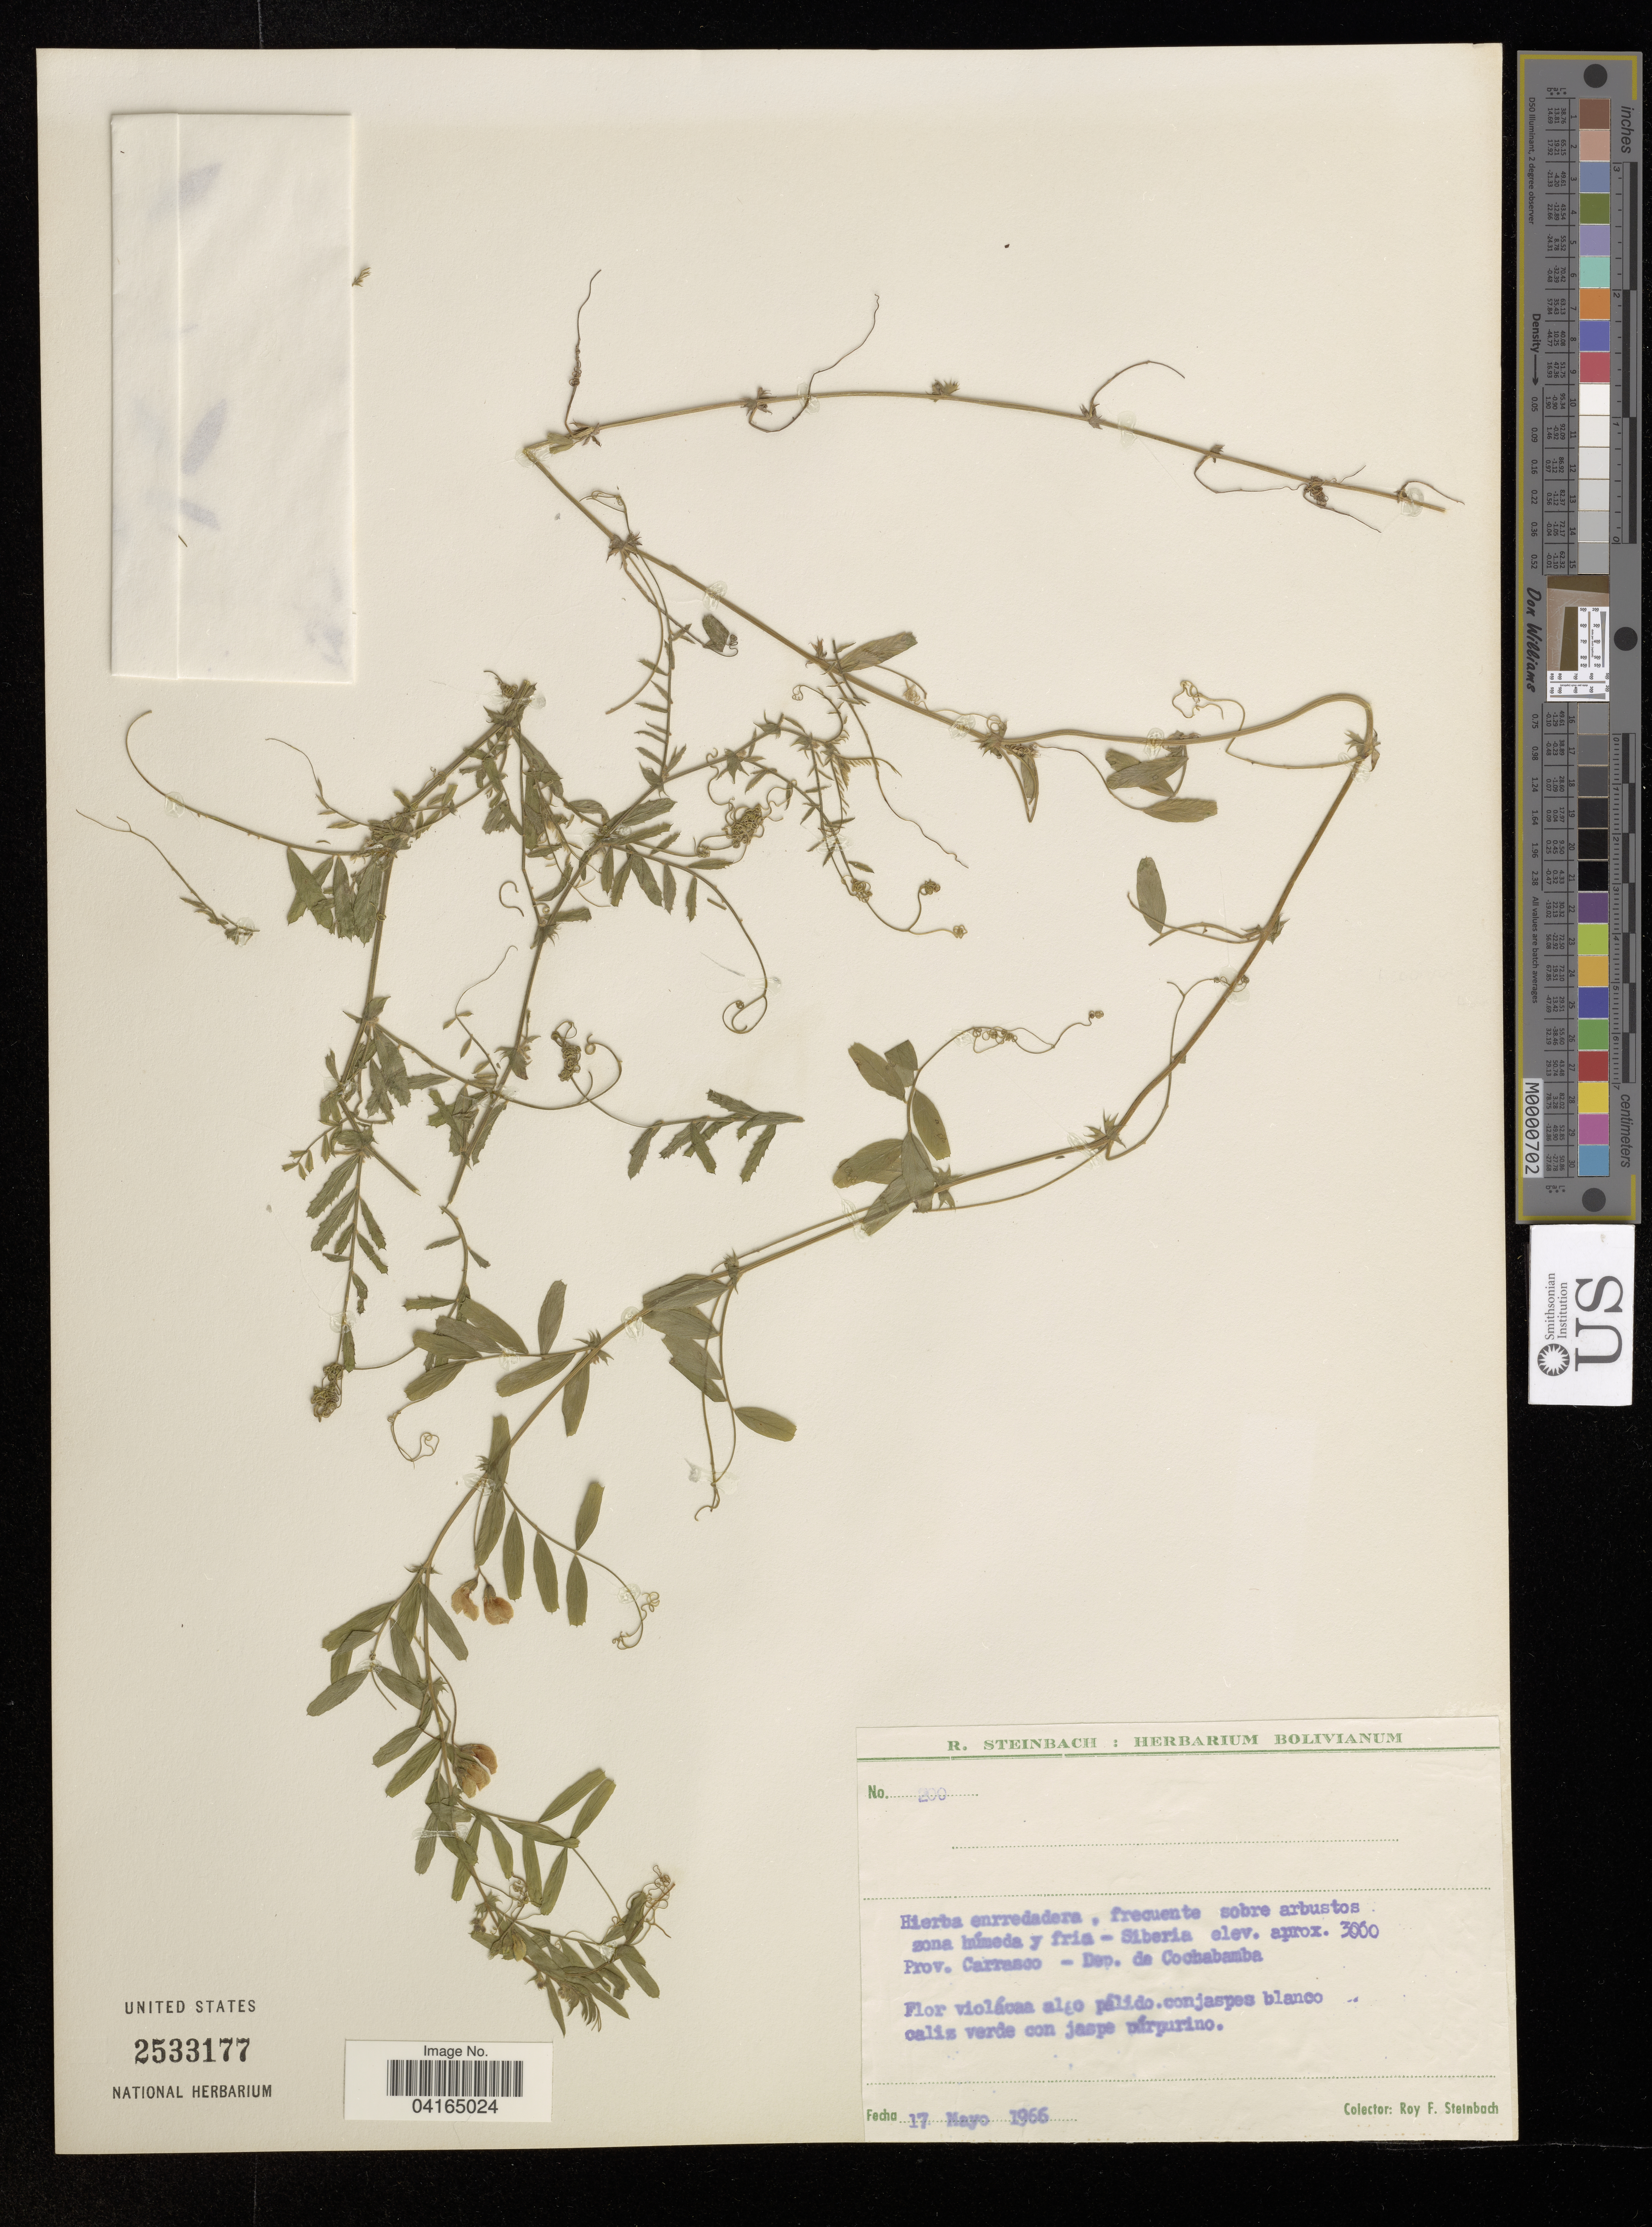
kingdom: Plantae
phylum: Tracheophyta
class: Magnoliopsida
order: Fabales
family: Fabaceae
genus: Vicia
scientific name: Vicia sp.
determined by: Hechenleitner, Paulina, RBG Edinburgh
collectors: R. F. Steinbach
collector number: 200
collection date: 1966-05-17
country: Bolivia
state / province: Cochabamba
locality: Prov. Carrasco - Dep. de Cochamba.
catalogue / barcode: US 2533177